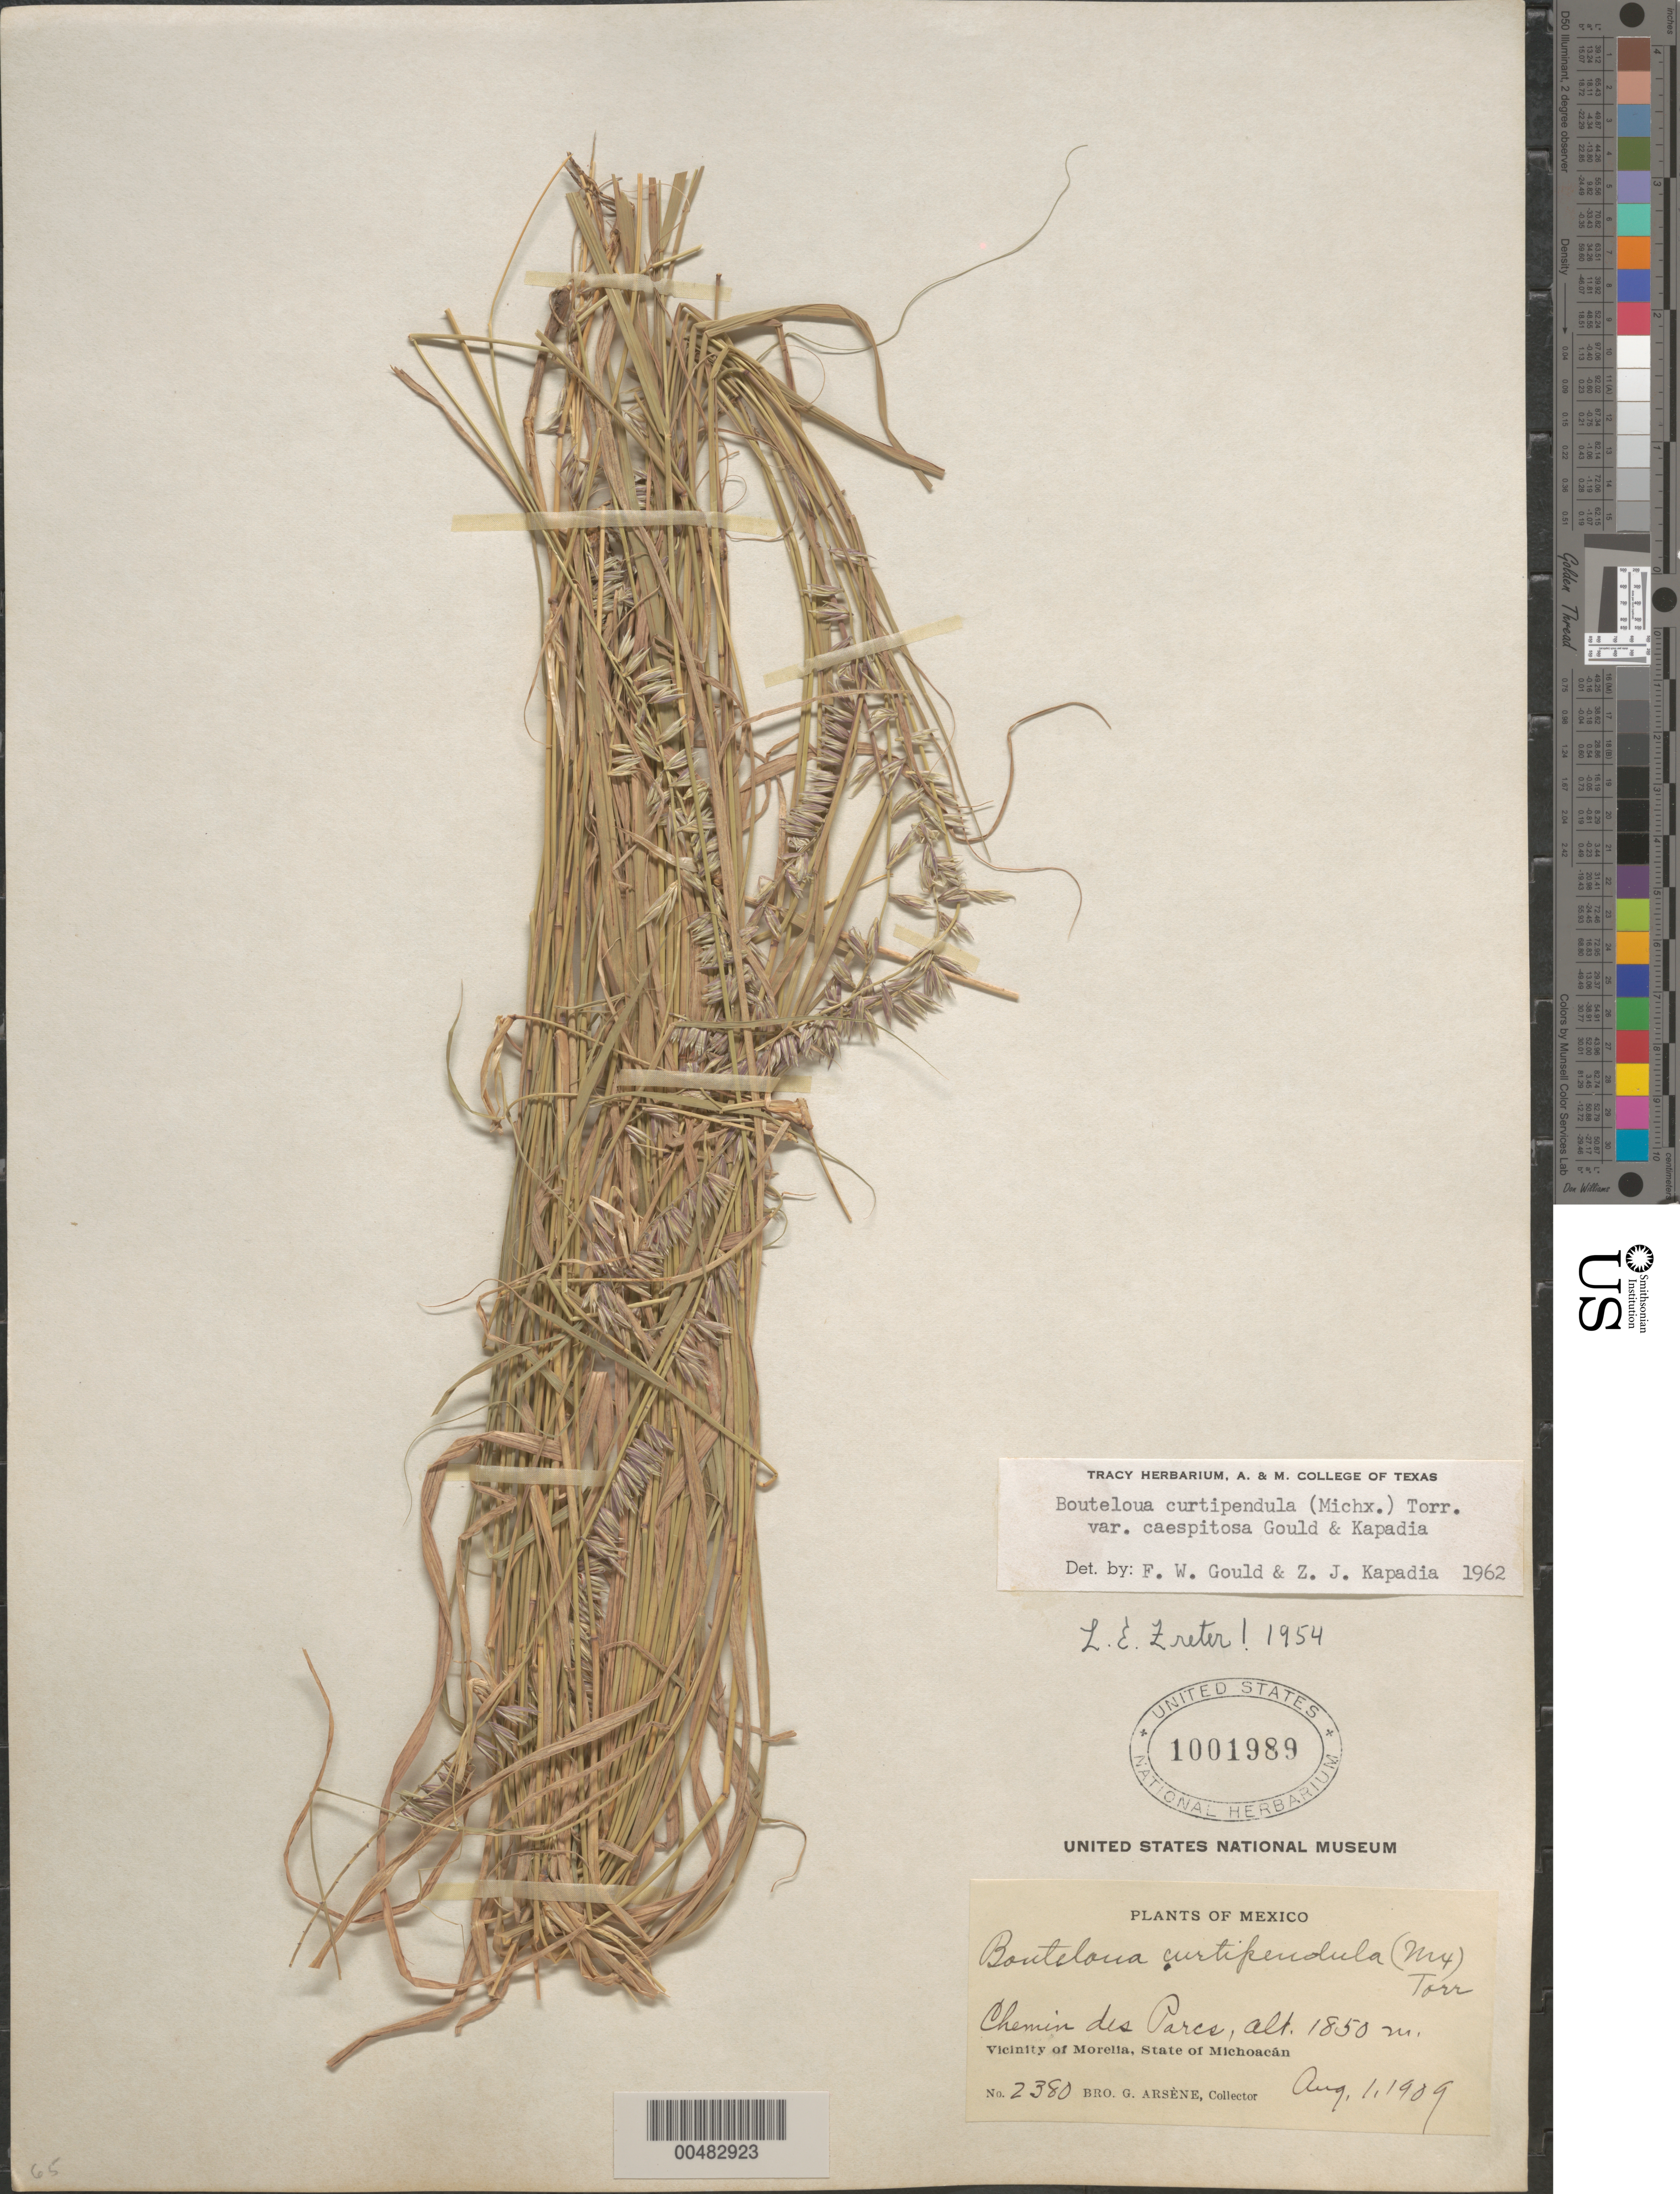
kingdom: Plantae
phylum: Tracheophyta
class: Liliopsida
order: Poales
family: Poaceae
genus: Bouteloua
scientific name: Bouteloua curtipendula var. caespitosa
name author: Gould & Kapadia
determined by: Gould, F. W.; Kapadia, Zarir J.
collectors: Bro. G. Arsène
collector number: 2380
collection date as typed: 1 Aug 1909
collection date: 1909-08-01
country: Mexico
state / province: Michoacán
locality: Vicinity of Morelia, Chemin des Parcs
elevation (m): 1850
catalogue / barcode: US 1001989